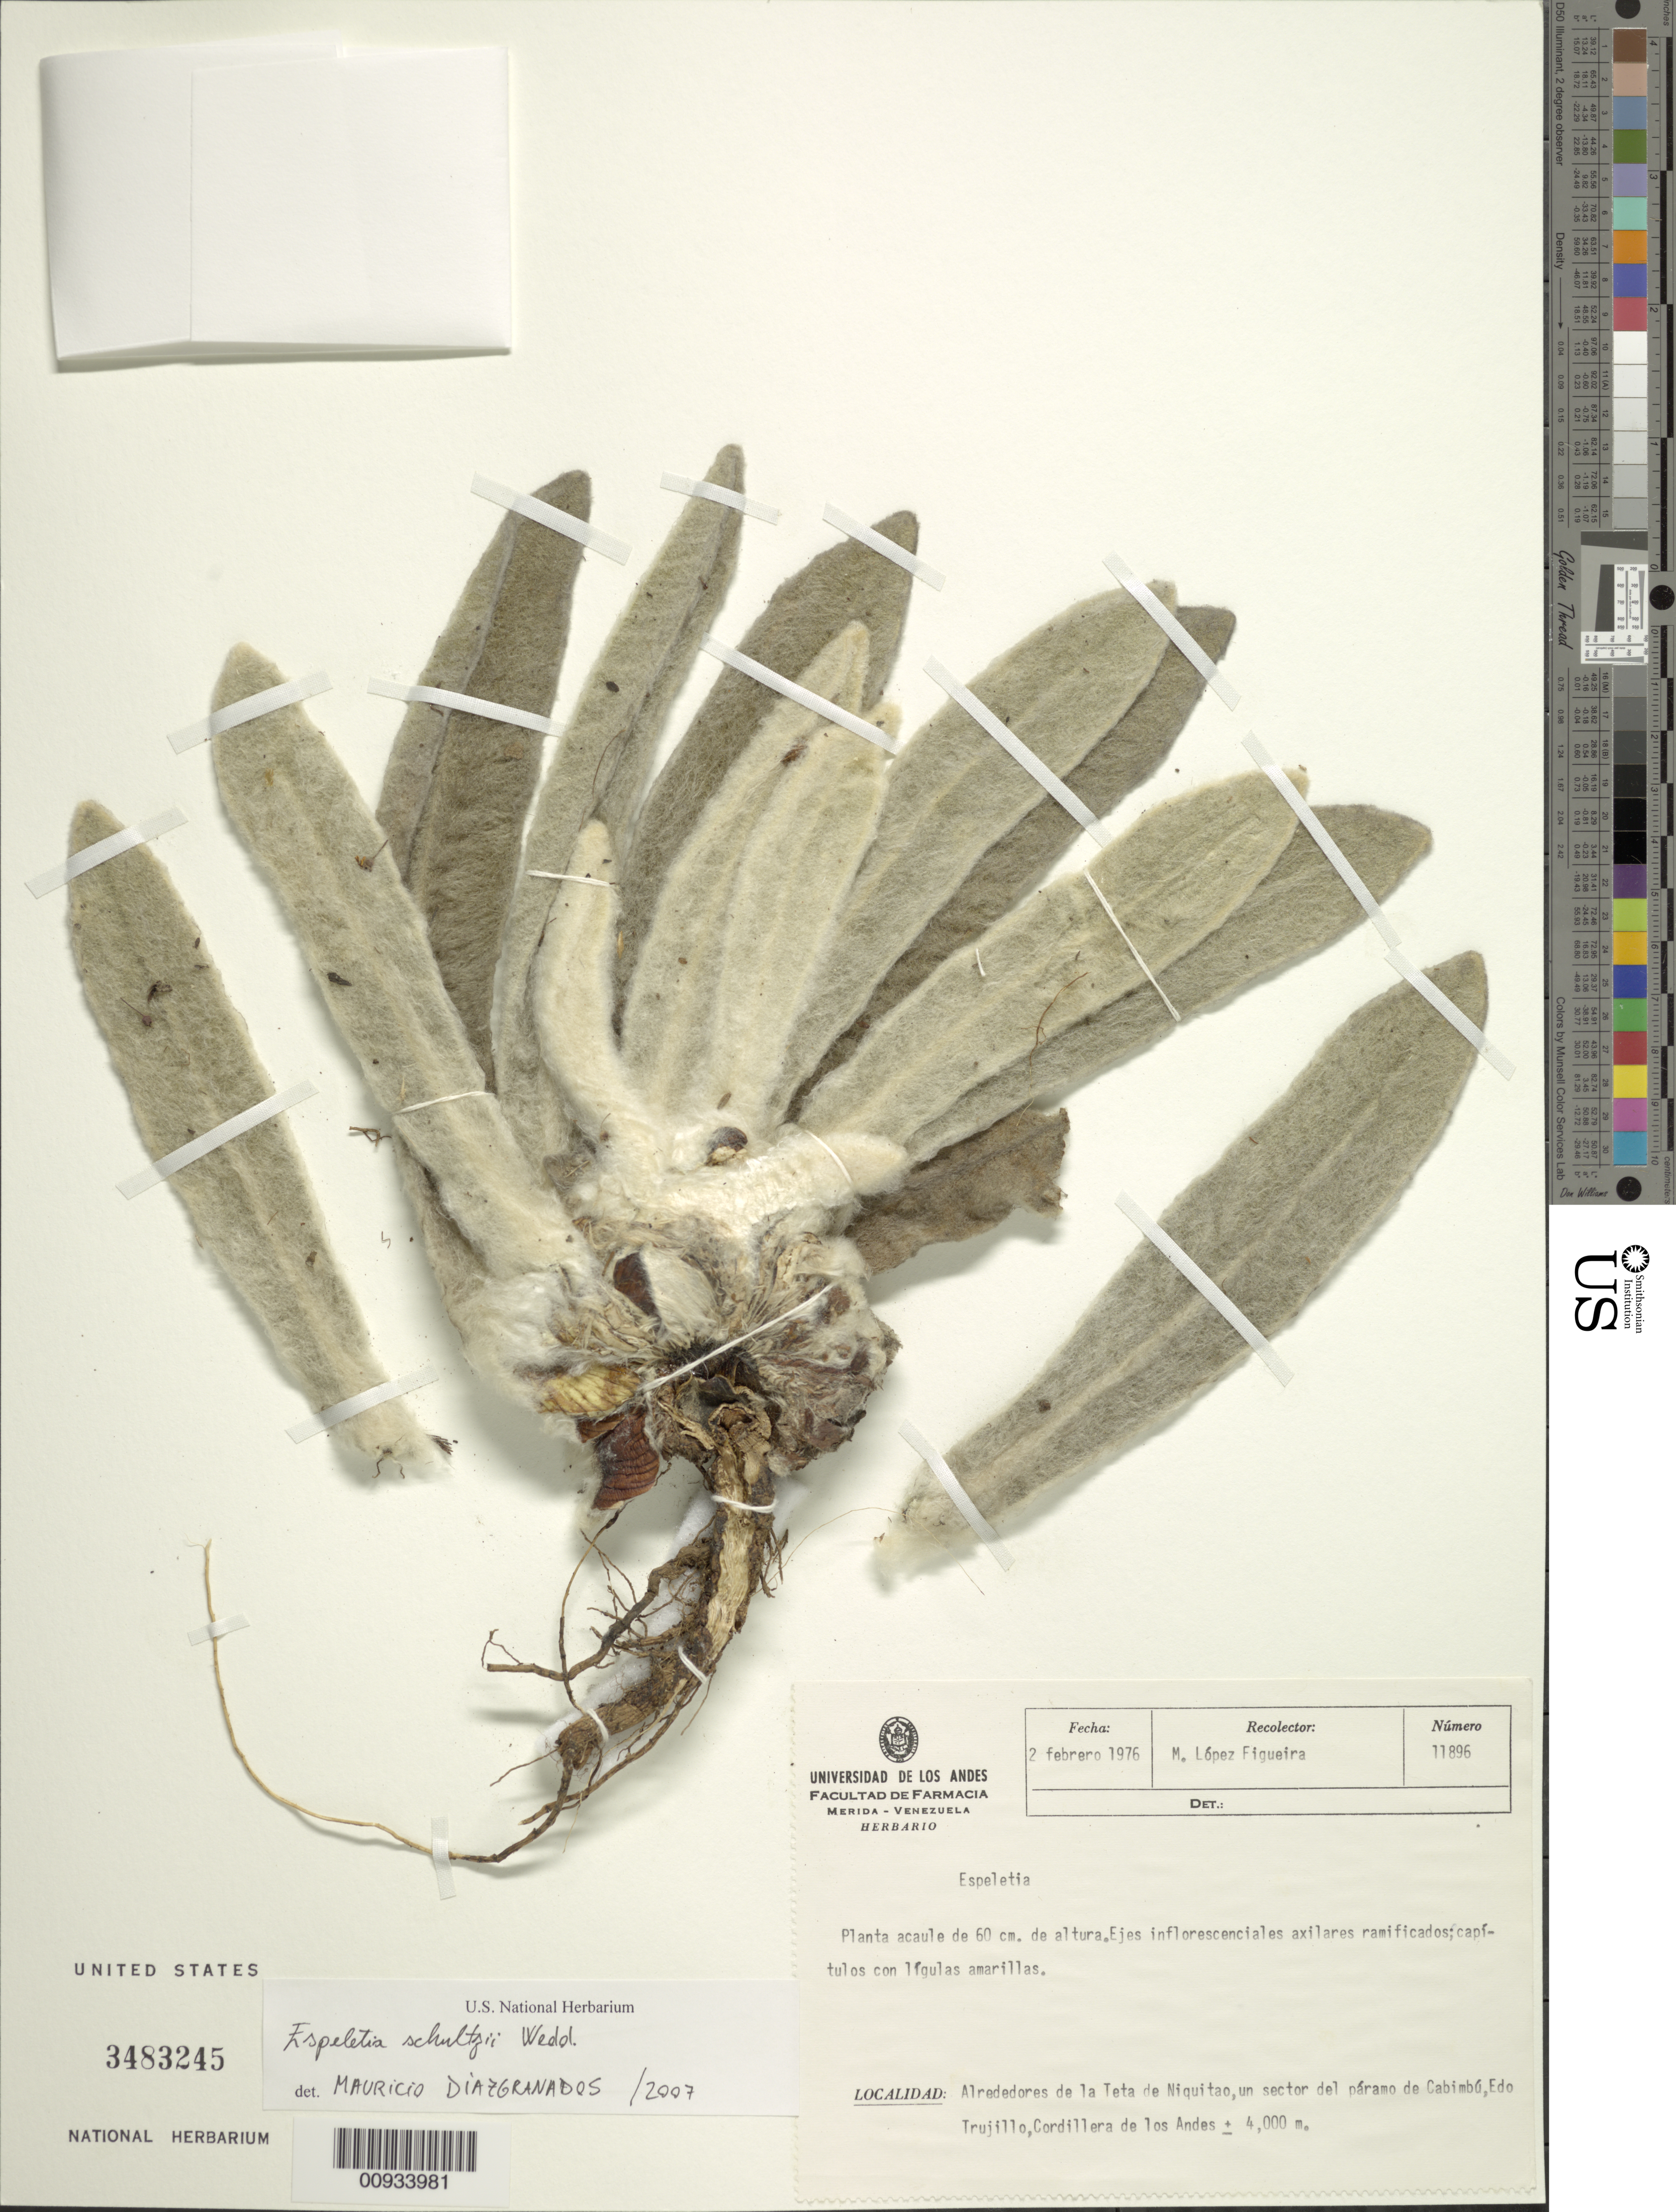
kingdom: Plantae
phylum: Tracheophyta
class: Magnoliopsida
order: Asterales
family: Asteraceae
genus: Espeletia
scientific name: Espeletia schultzii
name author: Wedd.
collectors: M. López Figueiras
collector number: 11896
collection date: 1976-02-02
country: Venezuela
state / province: Trujillo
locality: Alrededores de la Teta de Niquitao, un sector del paramo de Cabimbu, Cordillera de Los Andes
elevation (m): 4000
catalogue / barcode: US 3483245